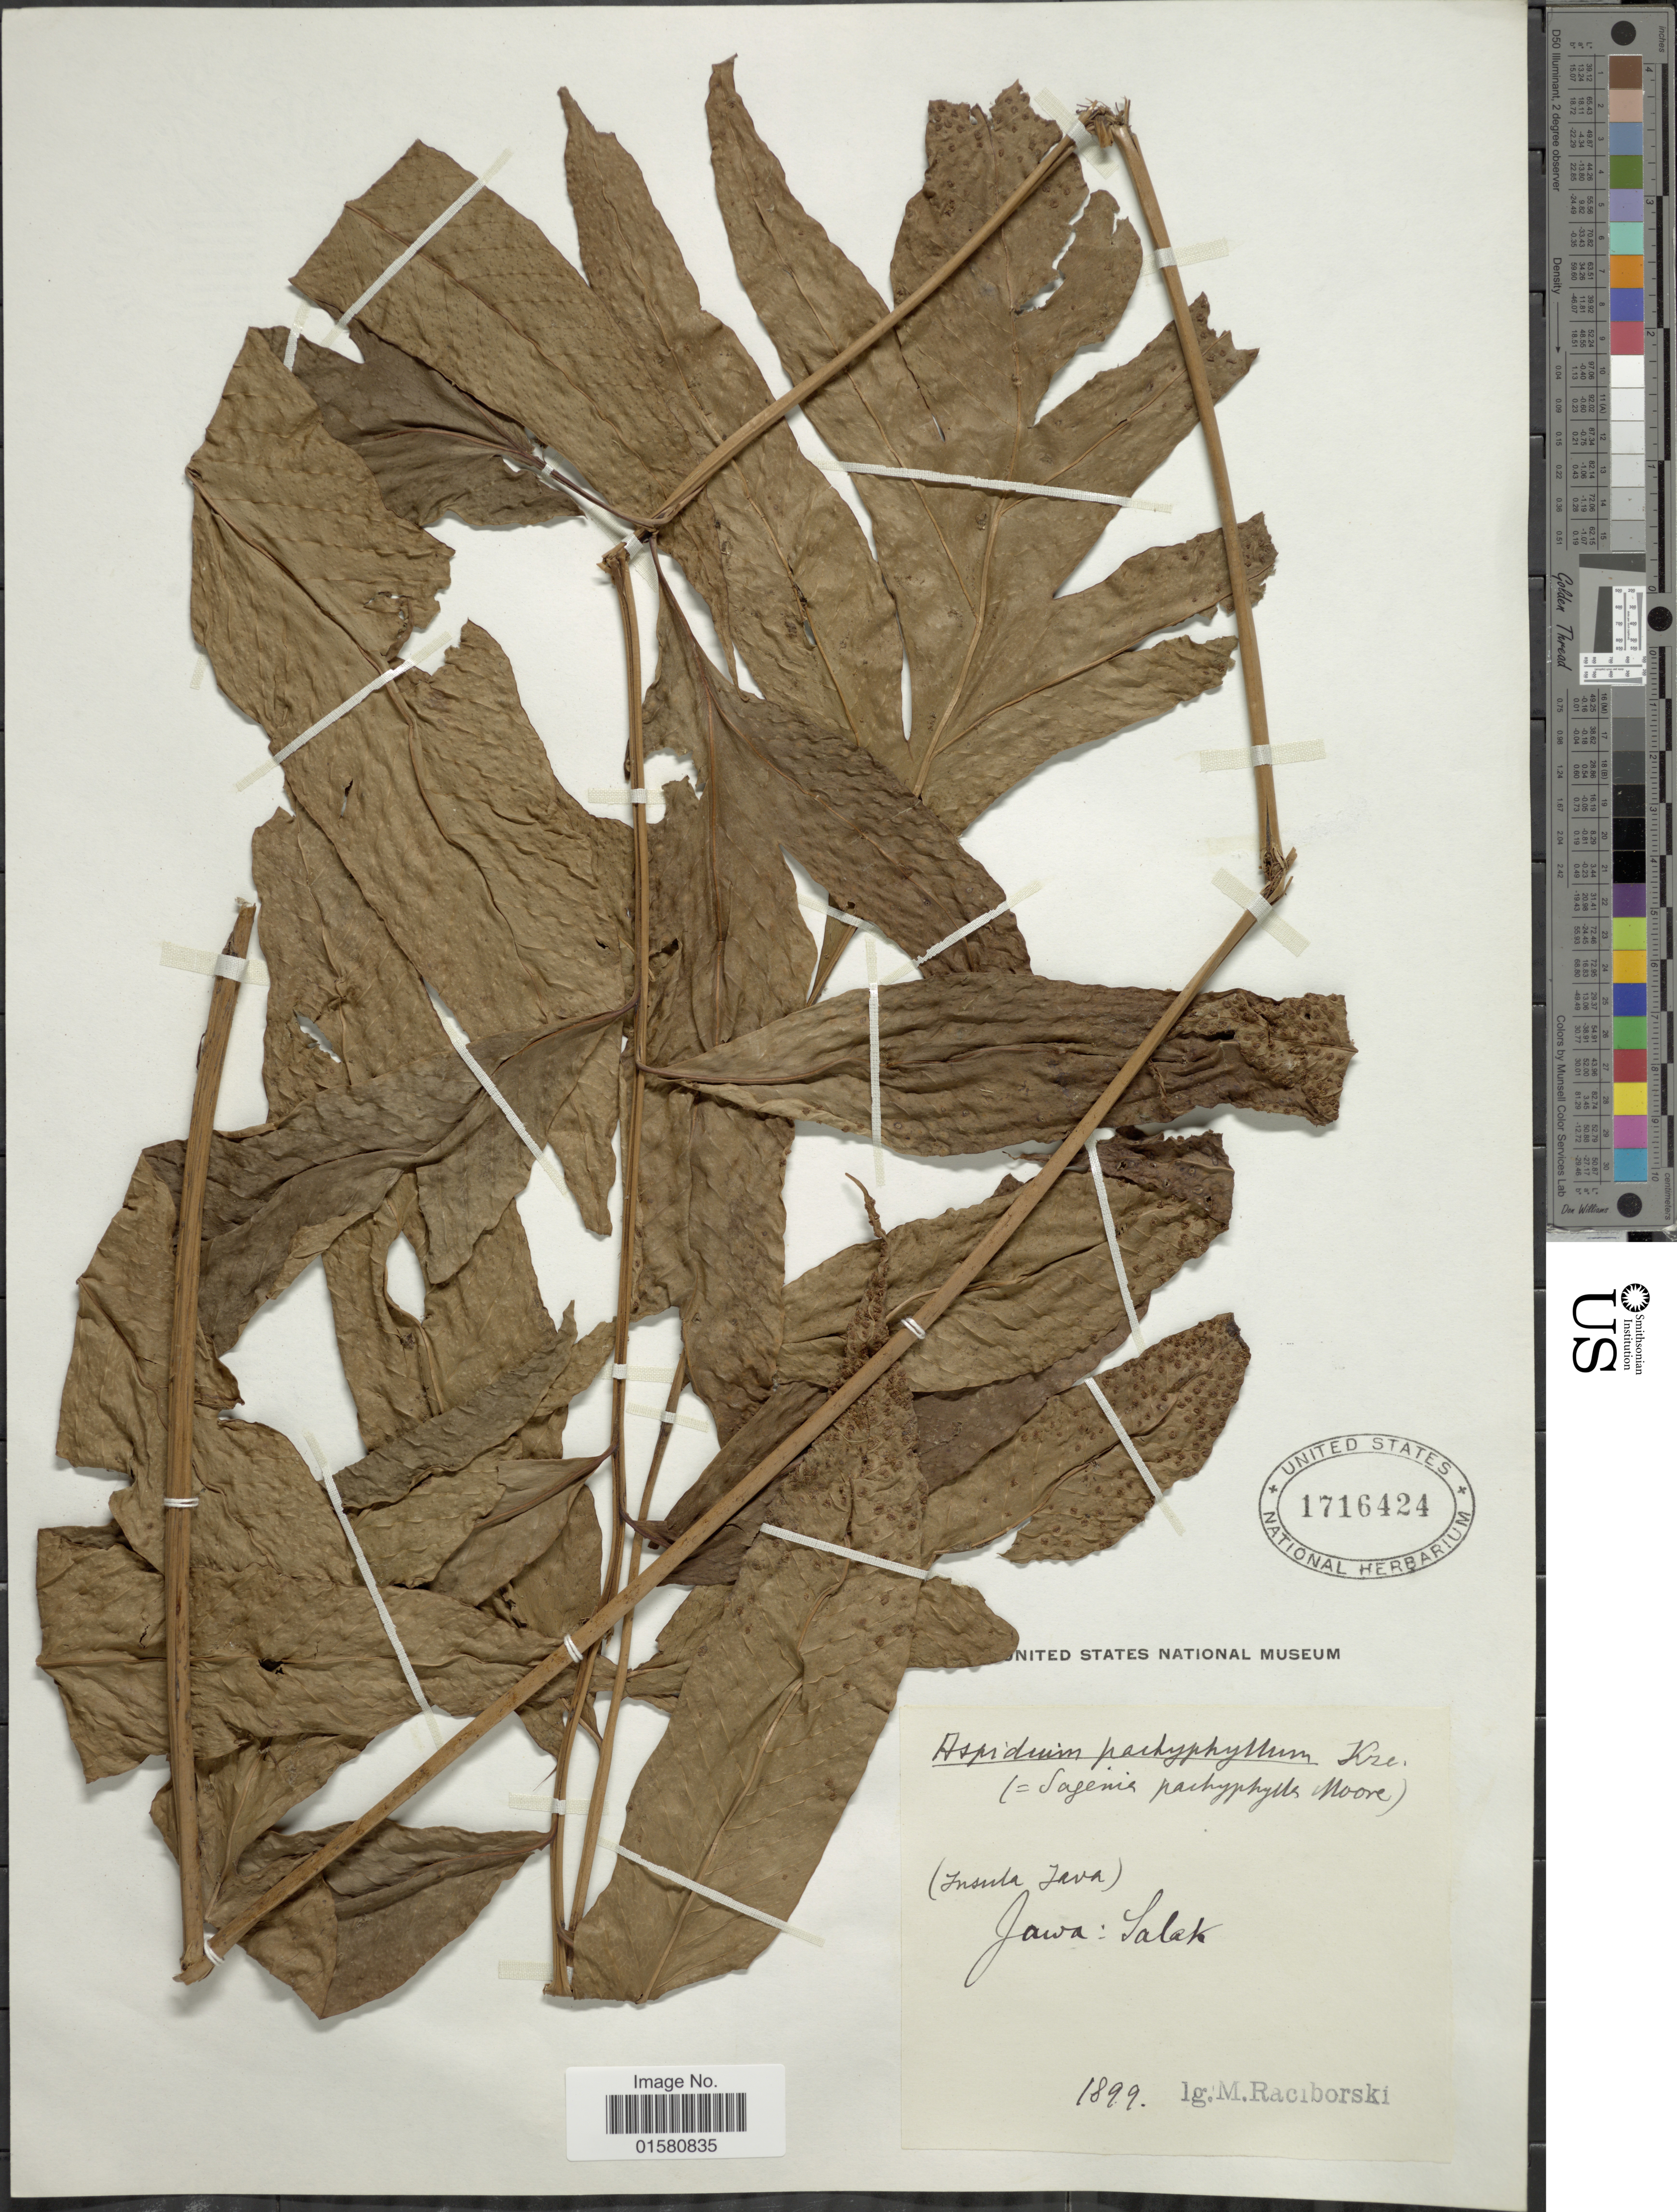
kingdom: Plantae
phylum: Tracheophyta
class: Polypodiopsida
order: Polypodiales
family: Tectariaceae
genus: Tectaria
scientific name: Tectaria crenata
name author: Cav.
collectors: M. Raciborski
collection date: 1899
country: Indonesia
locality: Jawa: Salak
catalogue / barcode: US 1716424